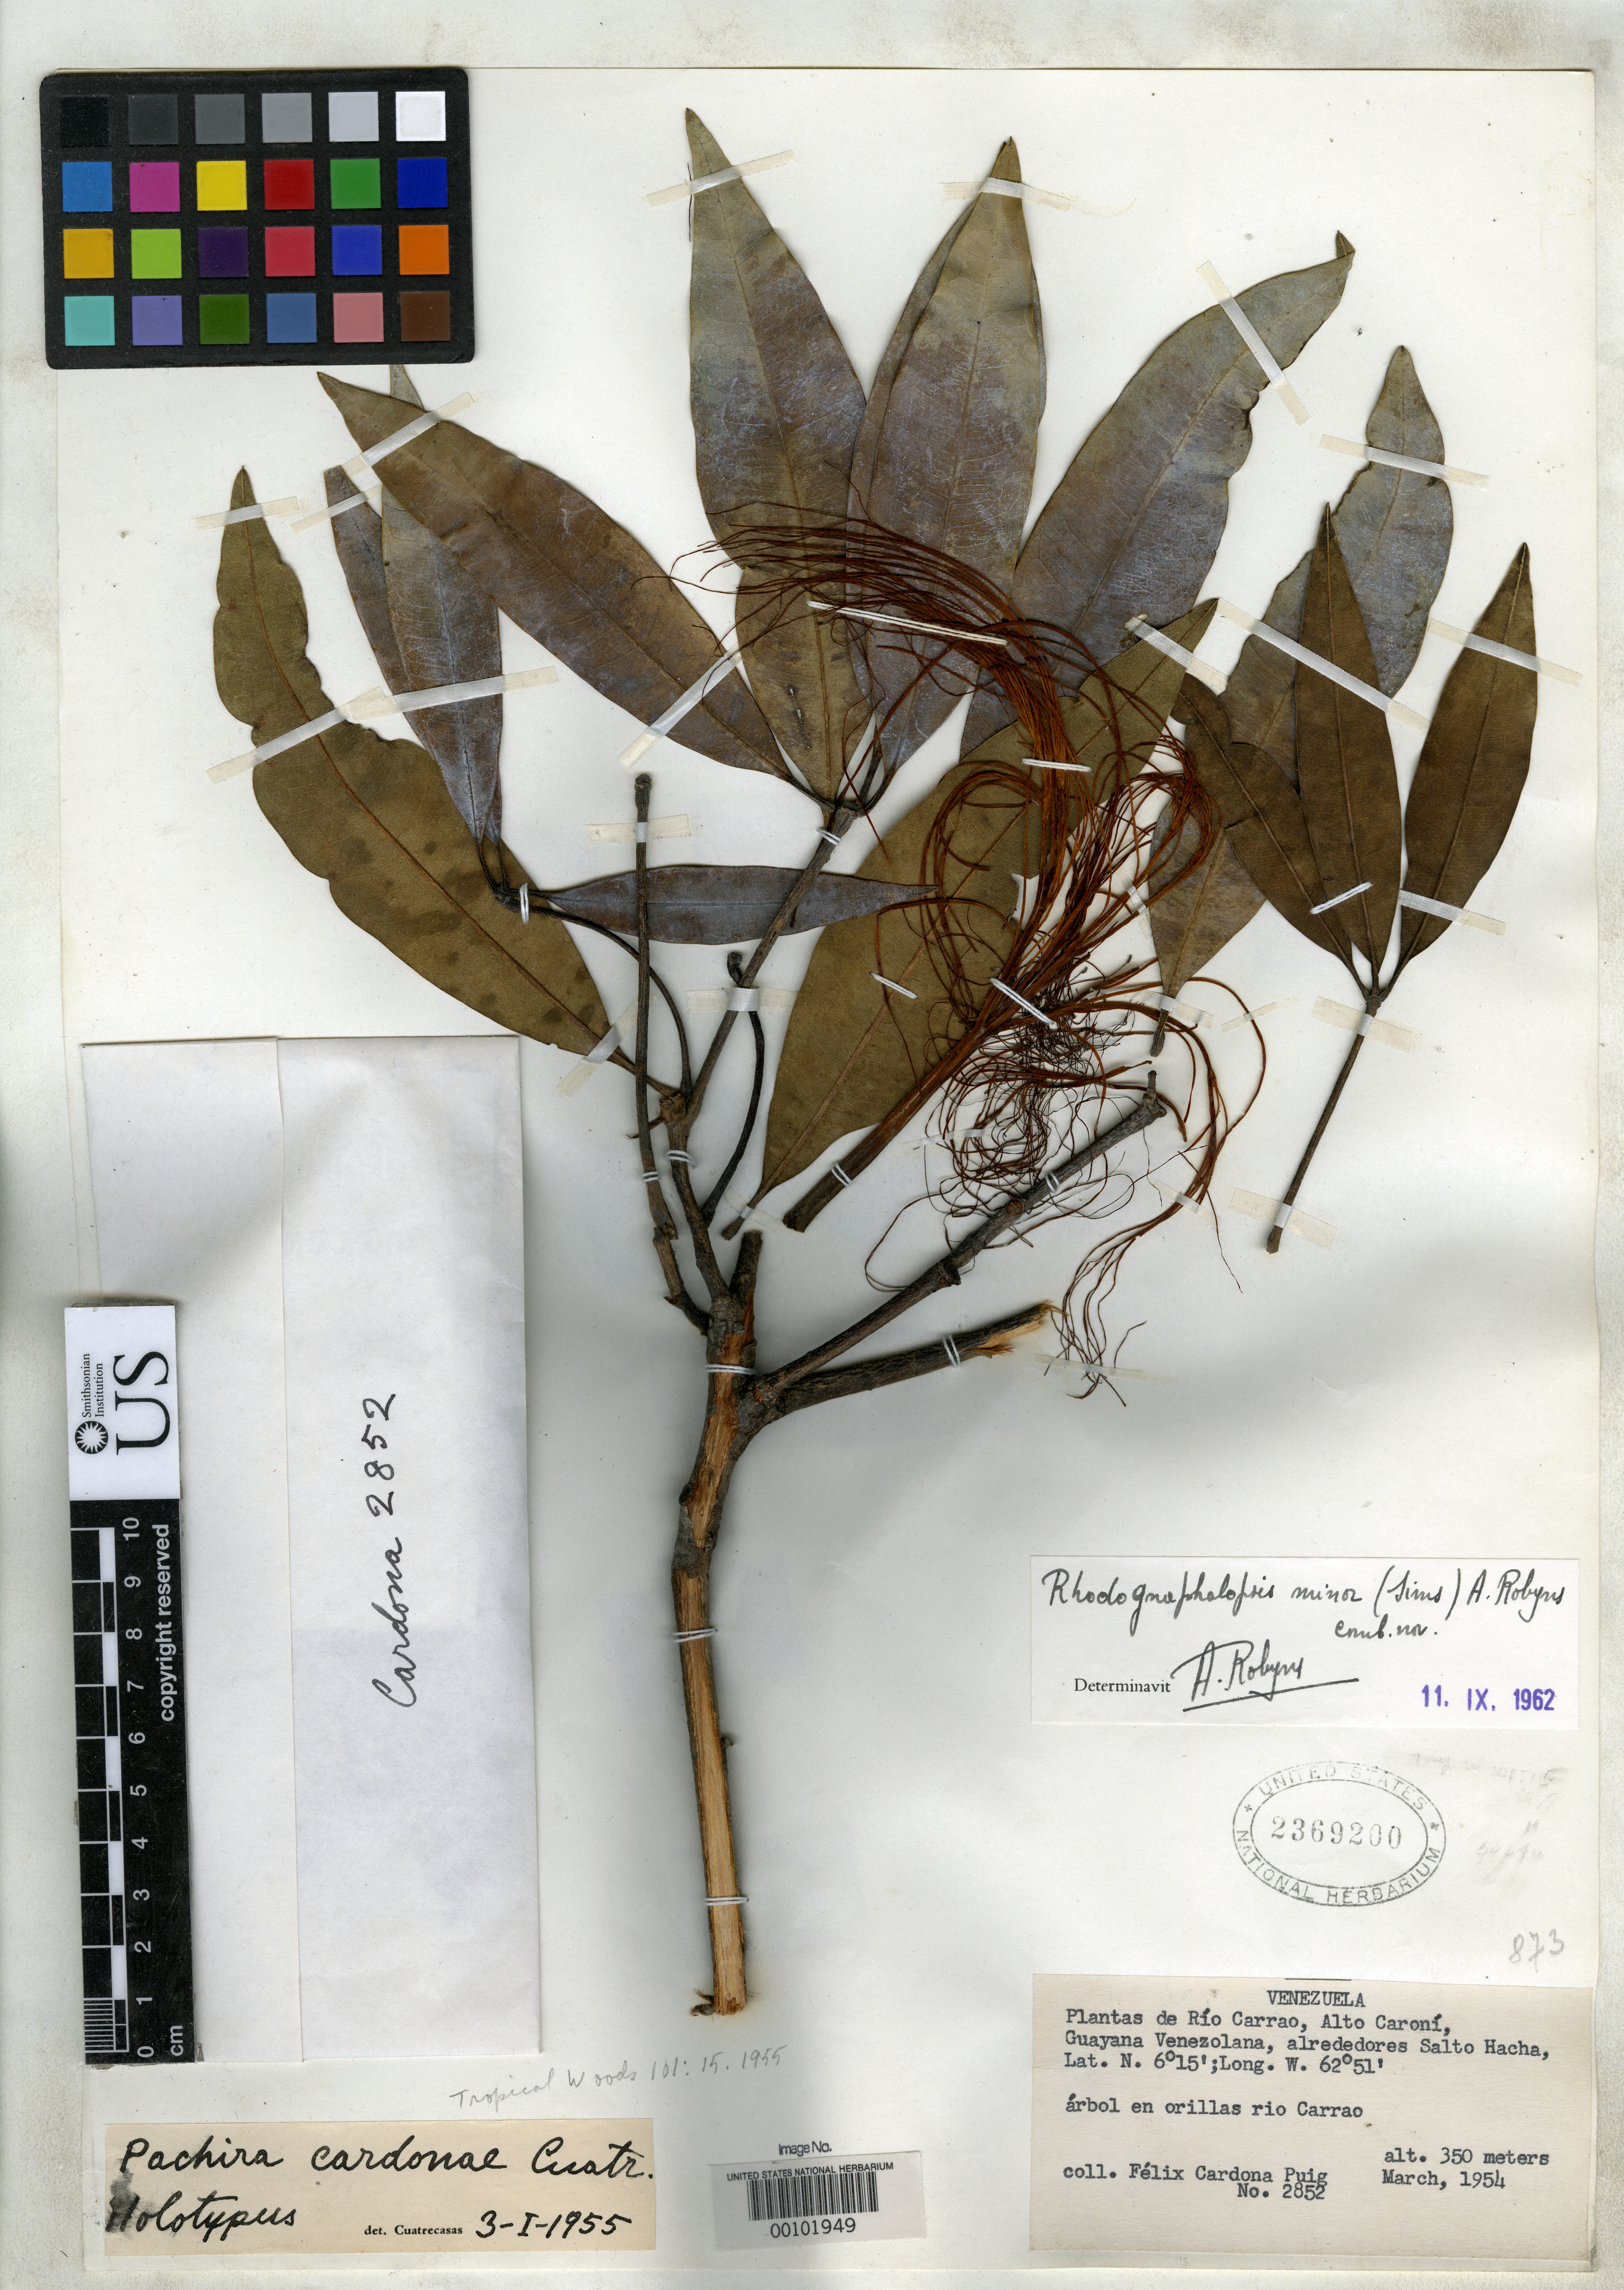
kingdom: Plantae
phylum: Tracheophyta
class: Magnoliopsida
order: Malvales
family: Malvaceae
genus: Pachira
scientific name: Pachira cardonae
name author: Cuatrec.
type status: Holotype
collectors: F. Cardona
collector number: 2852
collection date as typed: Mar 1954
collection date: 1954-03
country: Venezuela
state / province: Bolivar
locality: Rio Carrao.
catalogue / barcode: US 2369200